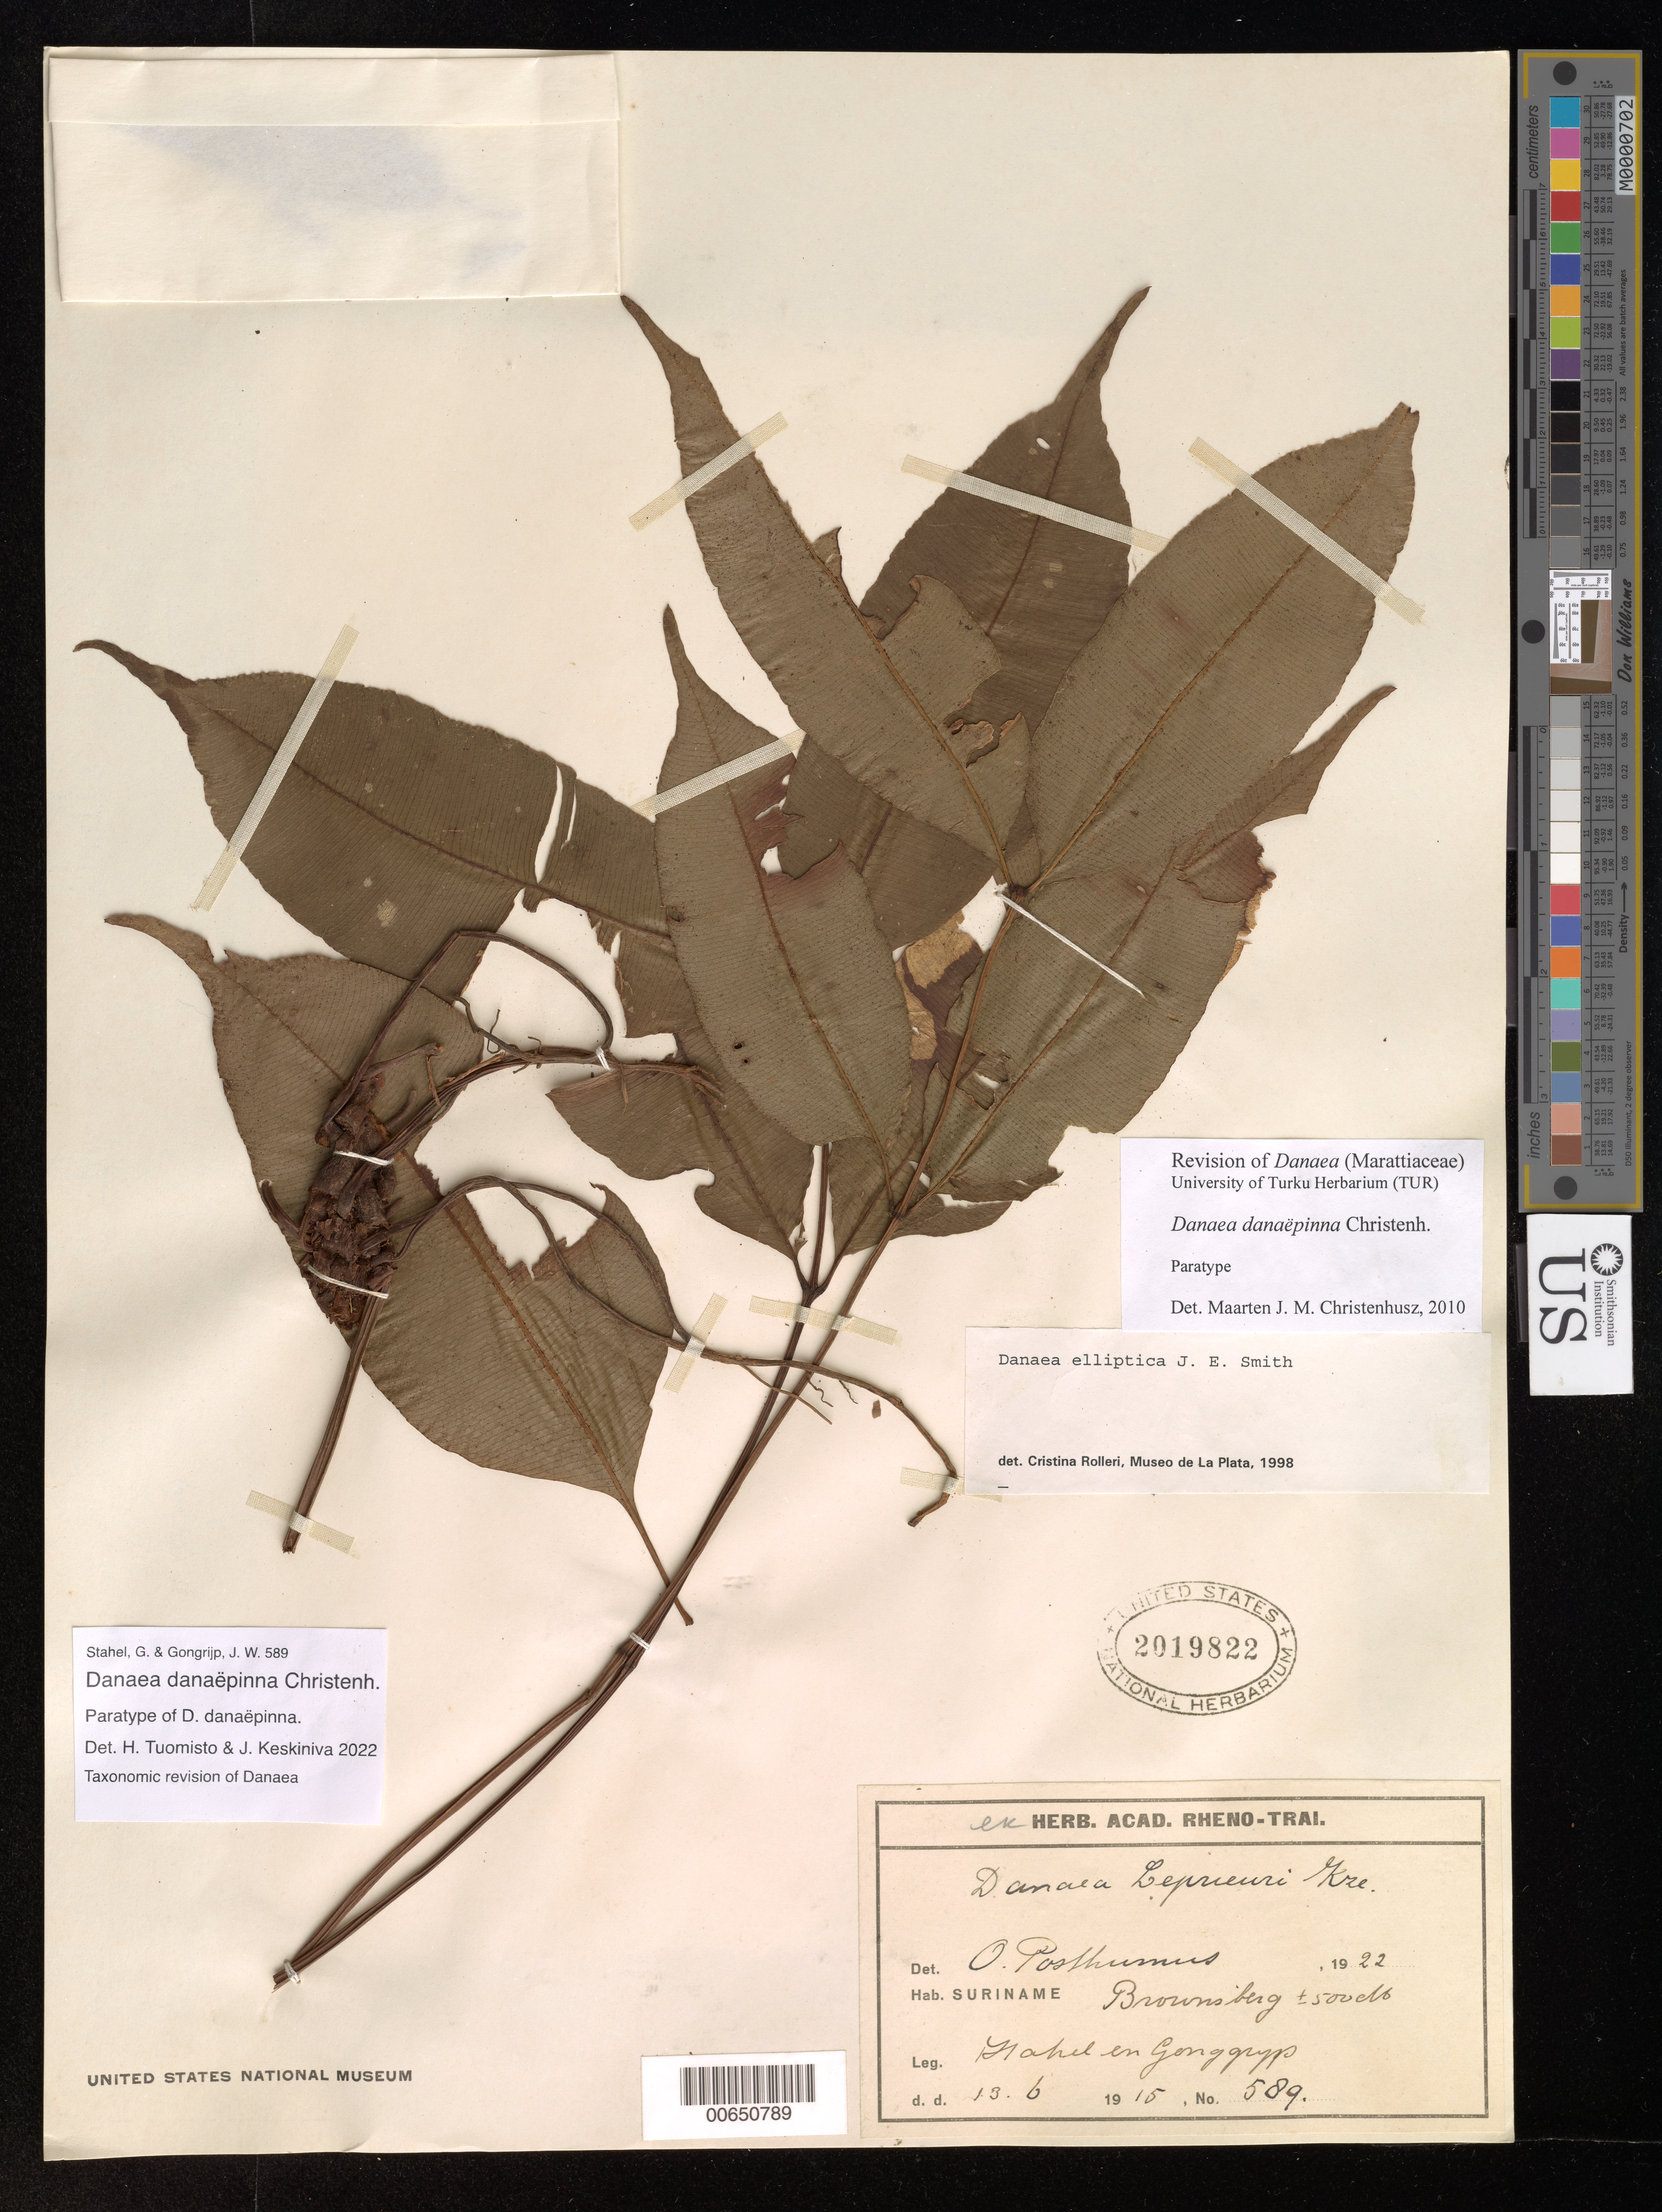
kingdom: Plantae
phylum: Tracheophyta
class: Polypodiopsida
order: Marattiales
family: Marattiaceae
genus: Danaea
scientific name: Danaea danaëpinna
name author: Christenh.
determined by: Tuomisto, H.; Keskiniva, Janina S.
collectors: G. Stahel & J. Gonggrijp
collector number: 589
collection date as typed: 13-May-15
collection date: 1915-05-13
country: Suriname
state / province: Brokopondo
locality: Brownsweg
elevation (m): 500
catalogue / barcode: US 2019822